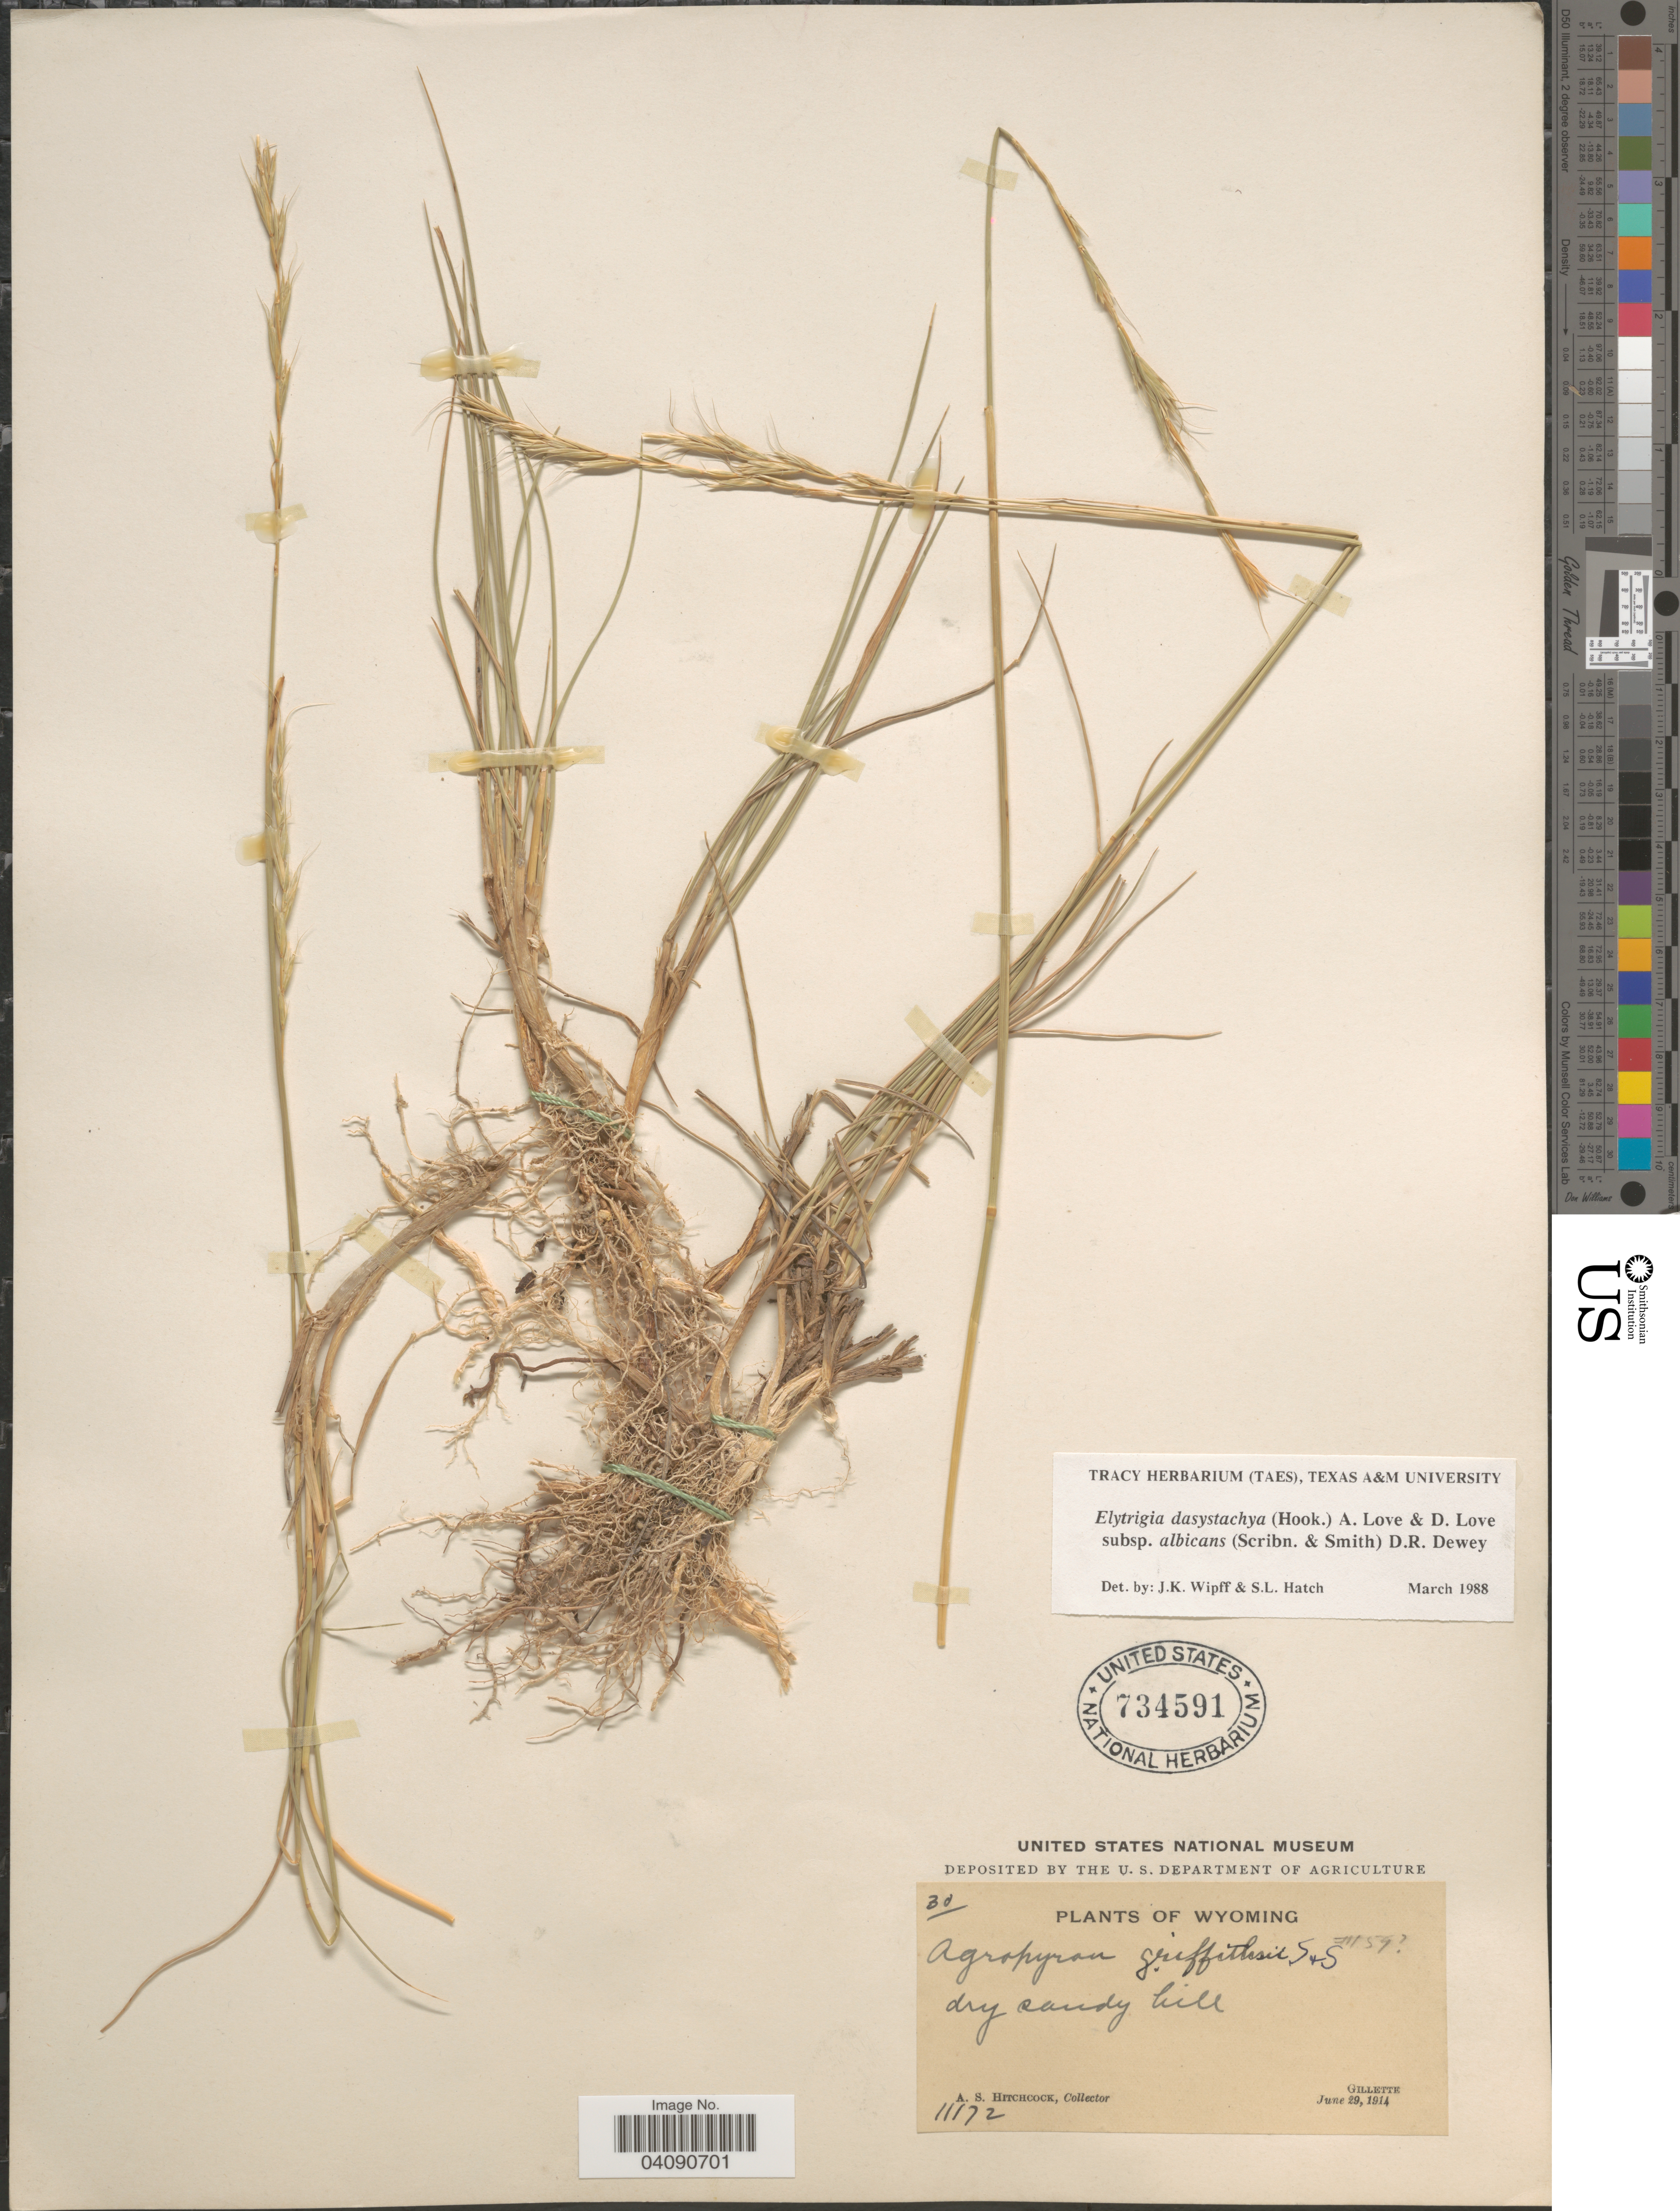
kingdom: Plantae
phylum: Tracheophyta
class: Liliopsida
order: Poales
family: Poaceae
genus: Elymus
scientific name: Elymus albicans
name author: (Scribn. & J.G. Sm.) Á. Löve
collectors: A. S. Hitchcock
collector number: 11172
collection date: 1914-06-29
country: United States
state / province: Wyoming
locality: Dry sandy hill. Gillette.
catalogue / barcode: US 734591